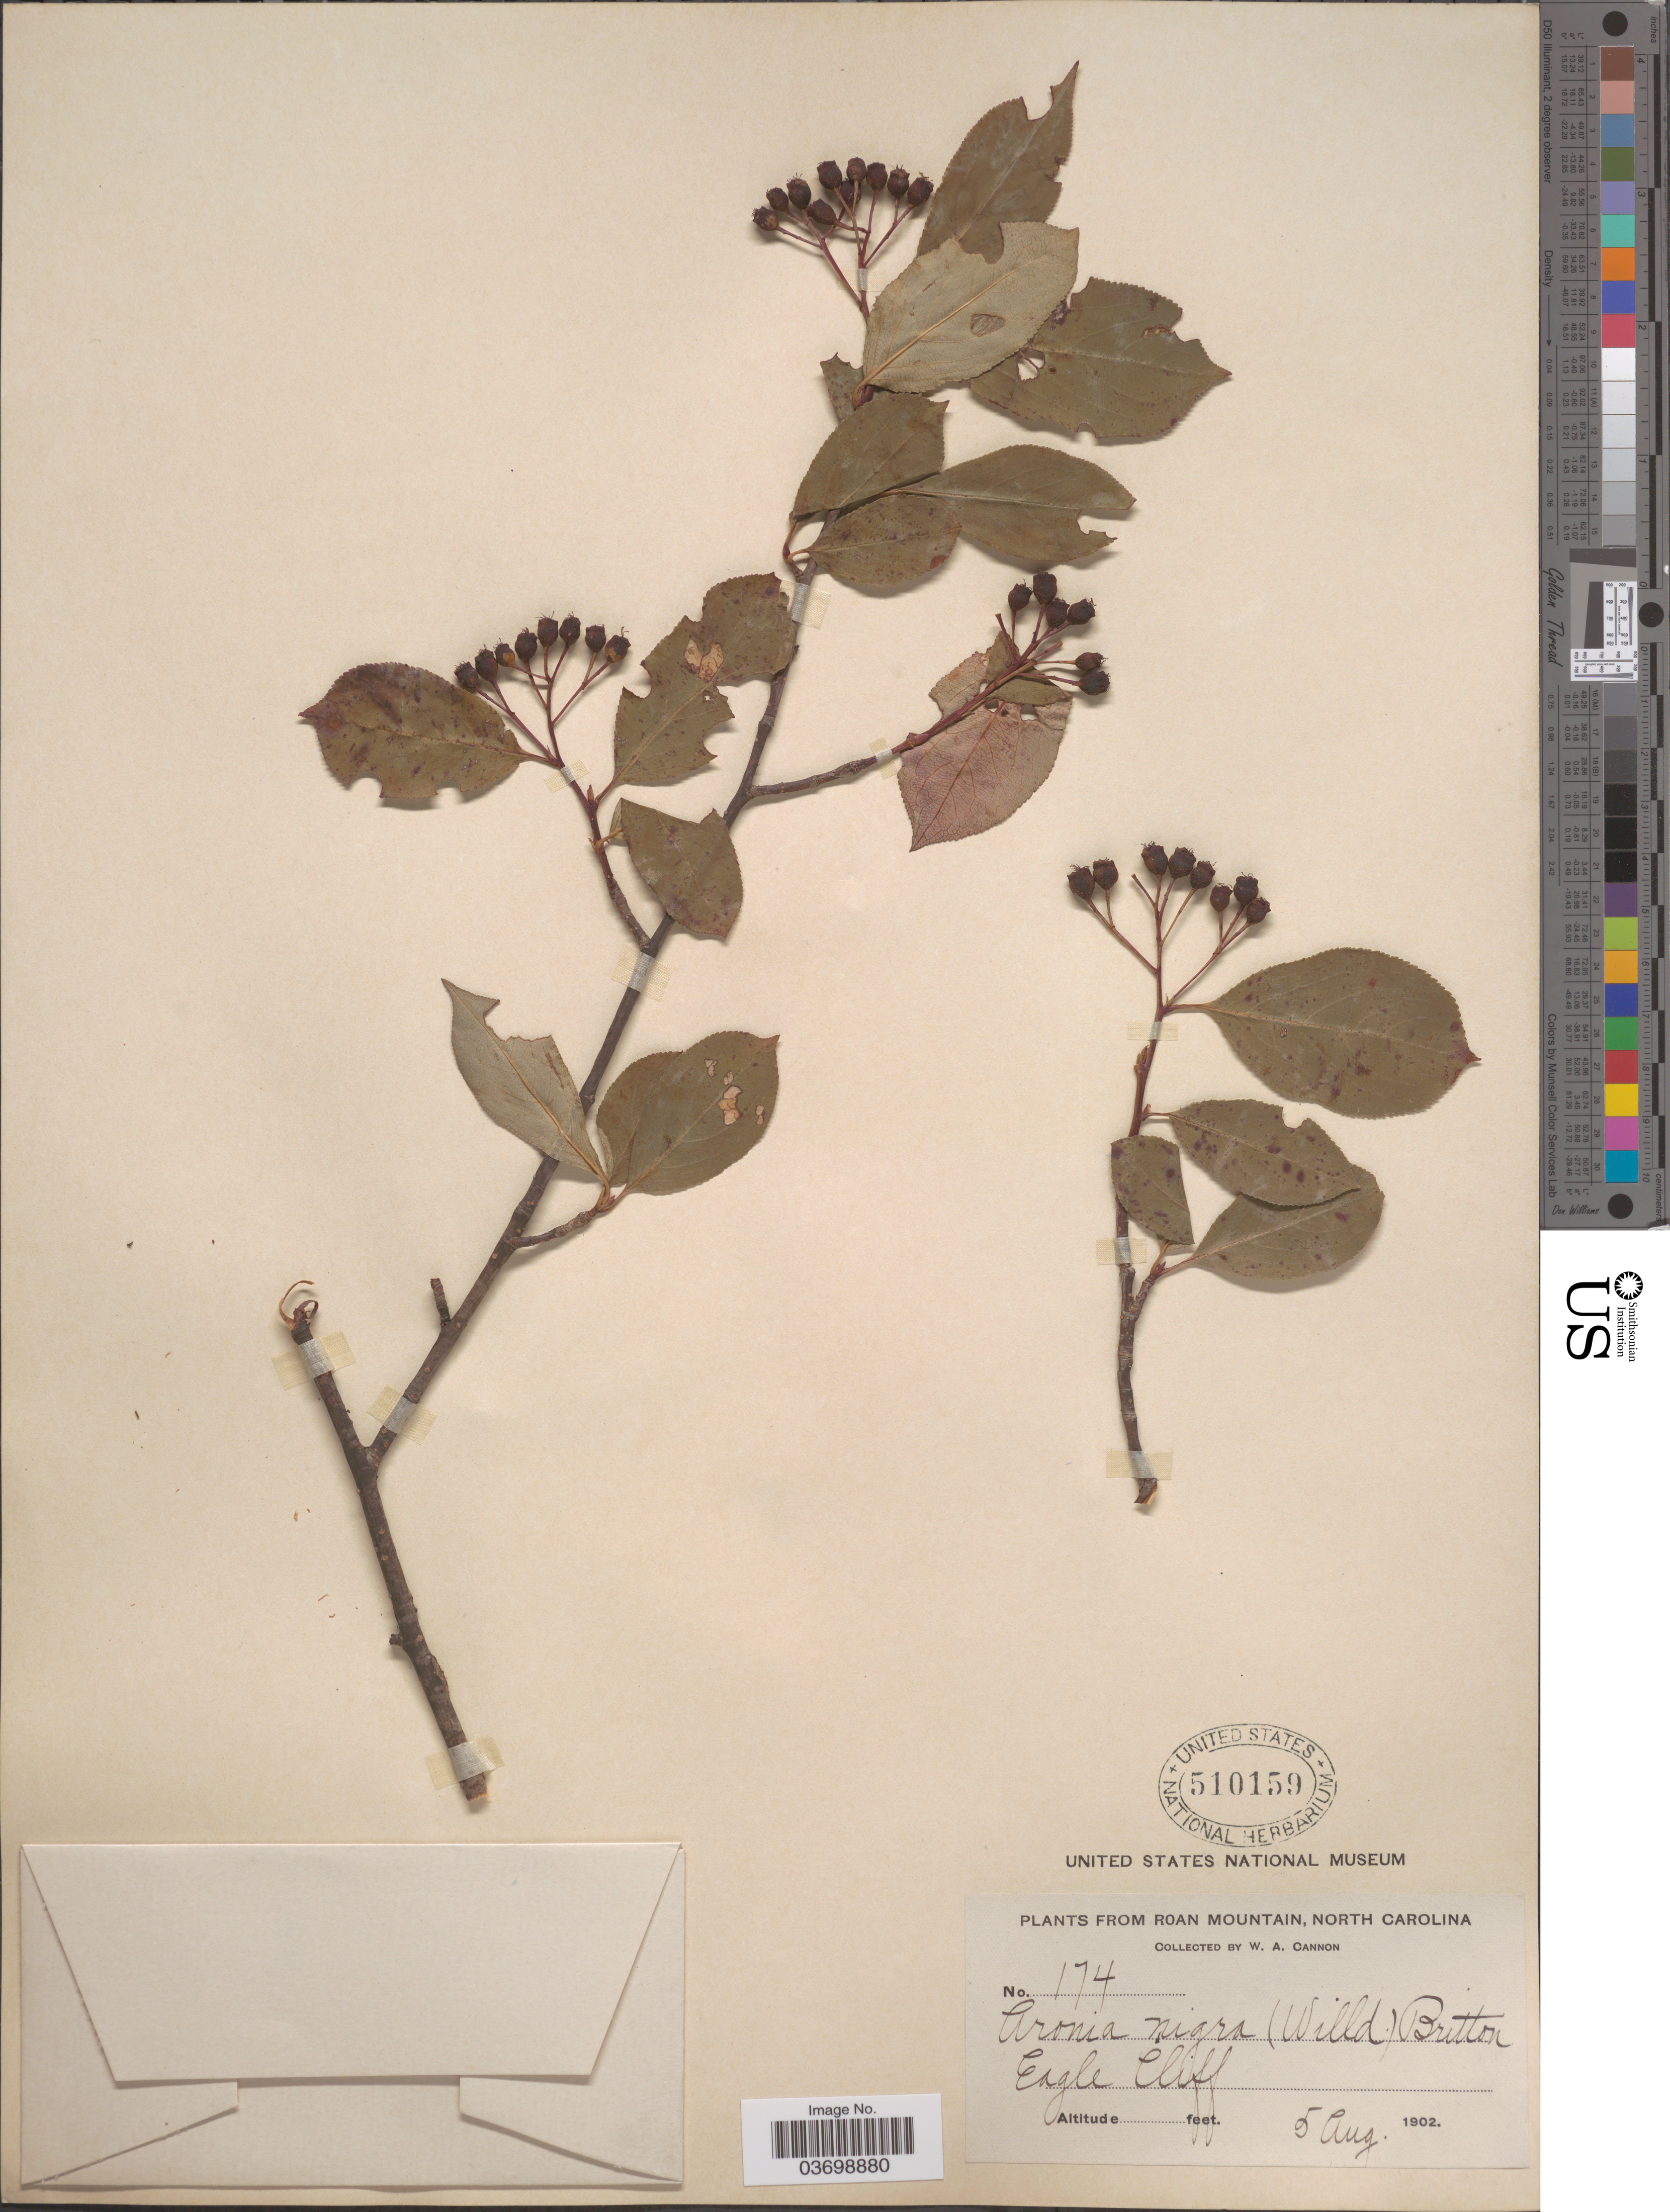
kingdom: Plantae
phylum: Tracheophyta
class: Magnoliopsida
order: Rosales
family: Rosaceae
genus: Aronia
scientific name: Aronia melanocarpa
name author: (Michx.) Elliott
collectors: W. Cannon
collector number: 174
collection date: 1902-08-05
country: United States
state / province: North Carolina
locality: Roan Mountain, Eagle Cliff.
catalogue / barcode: US 510159